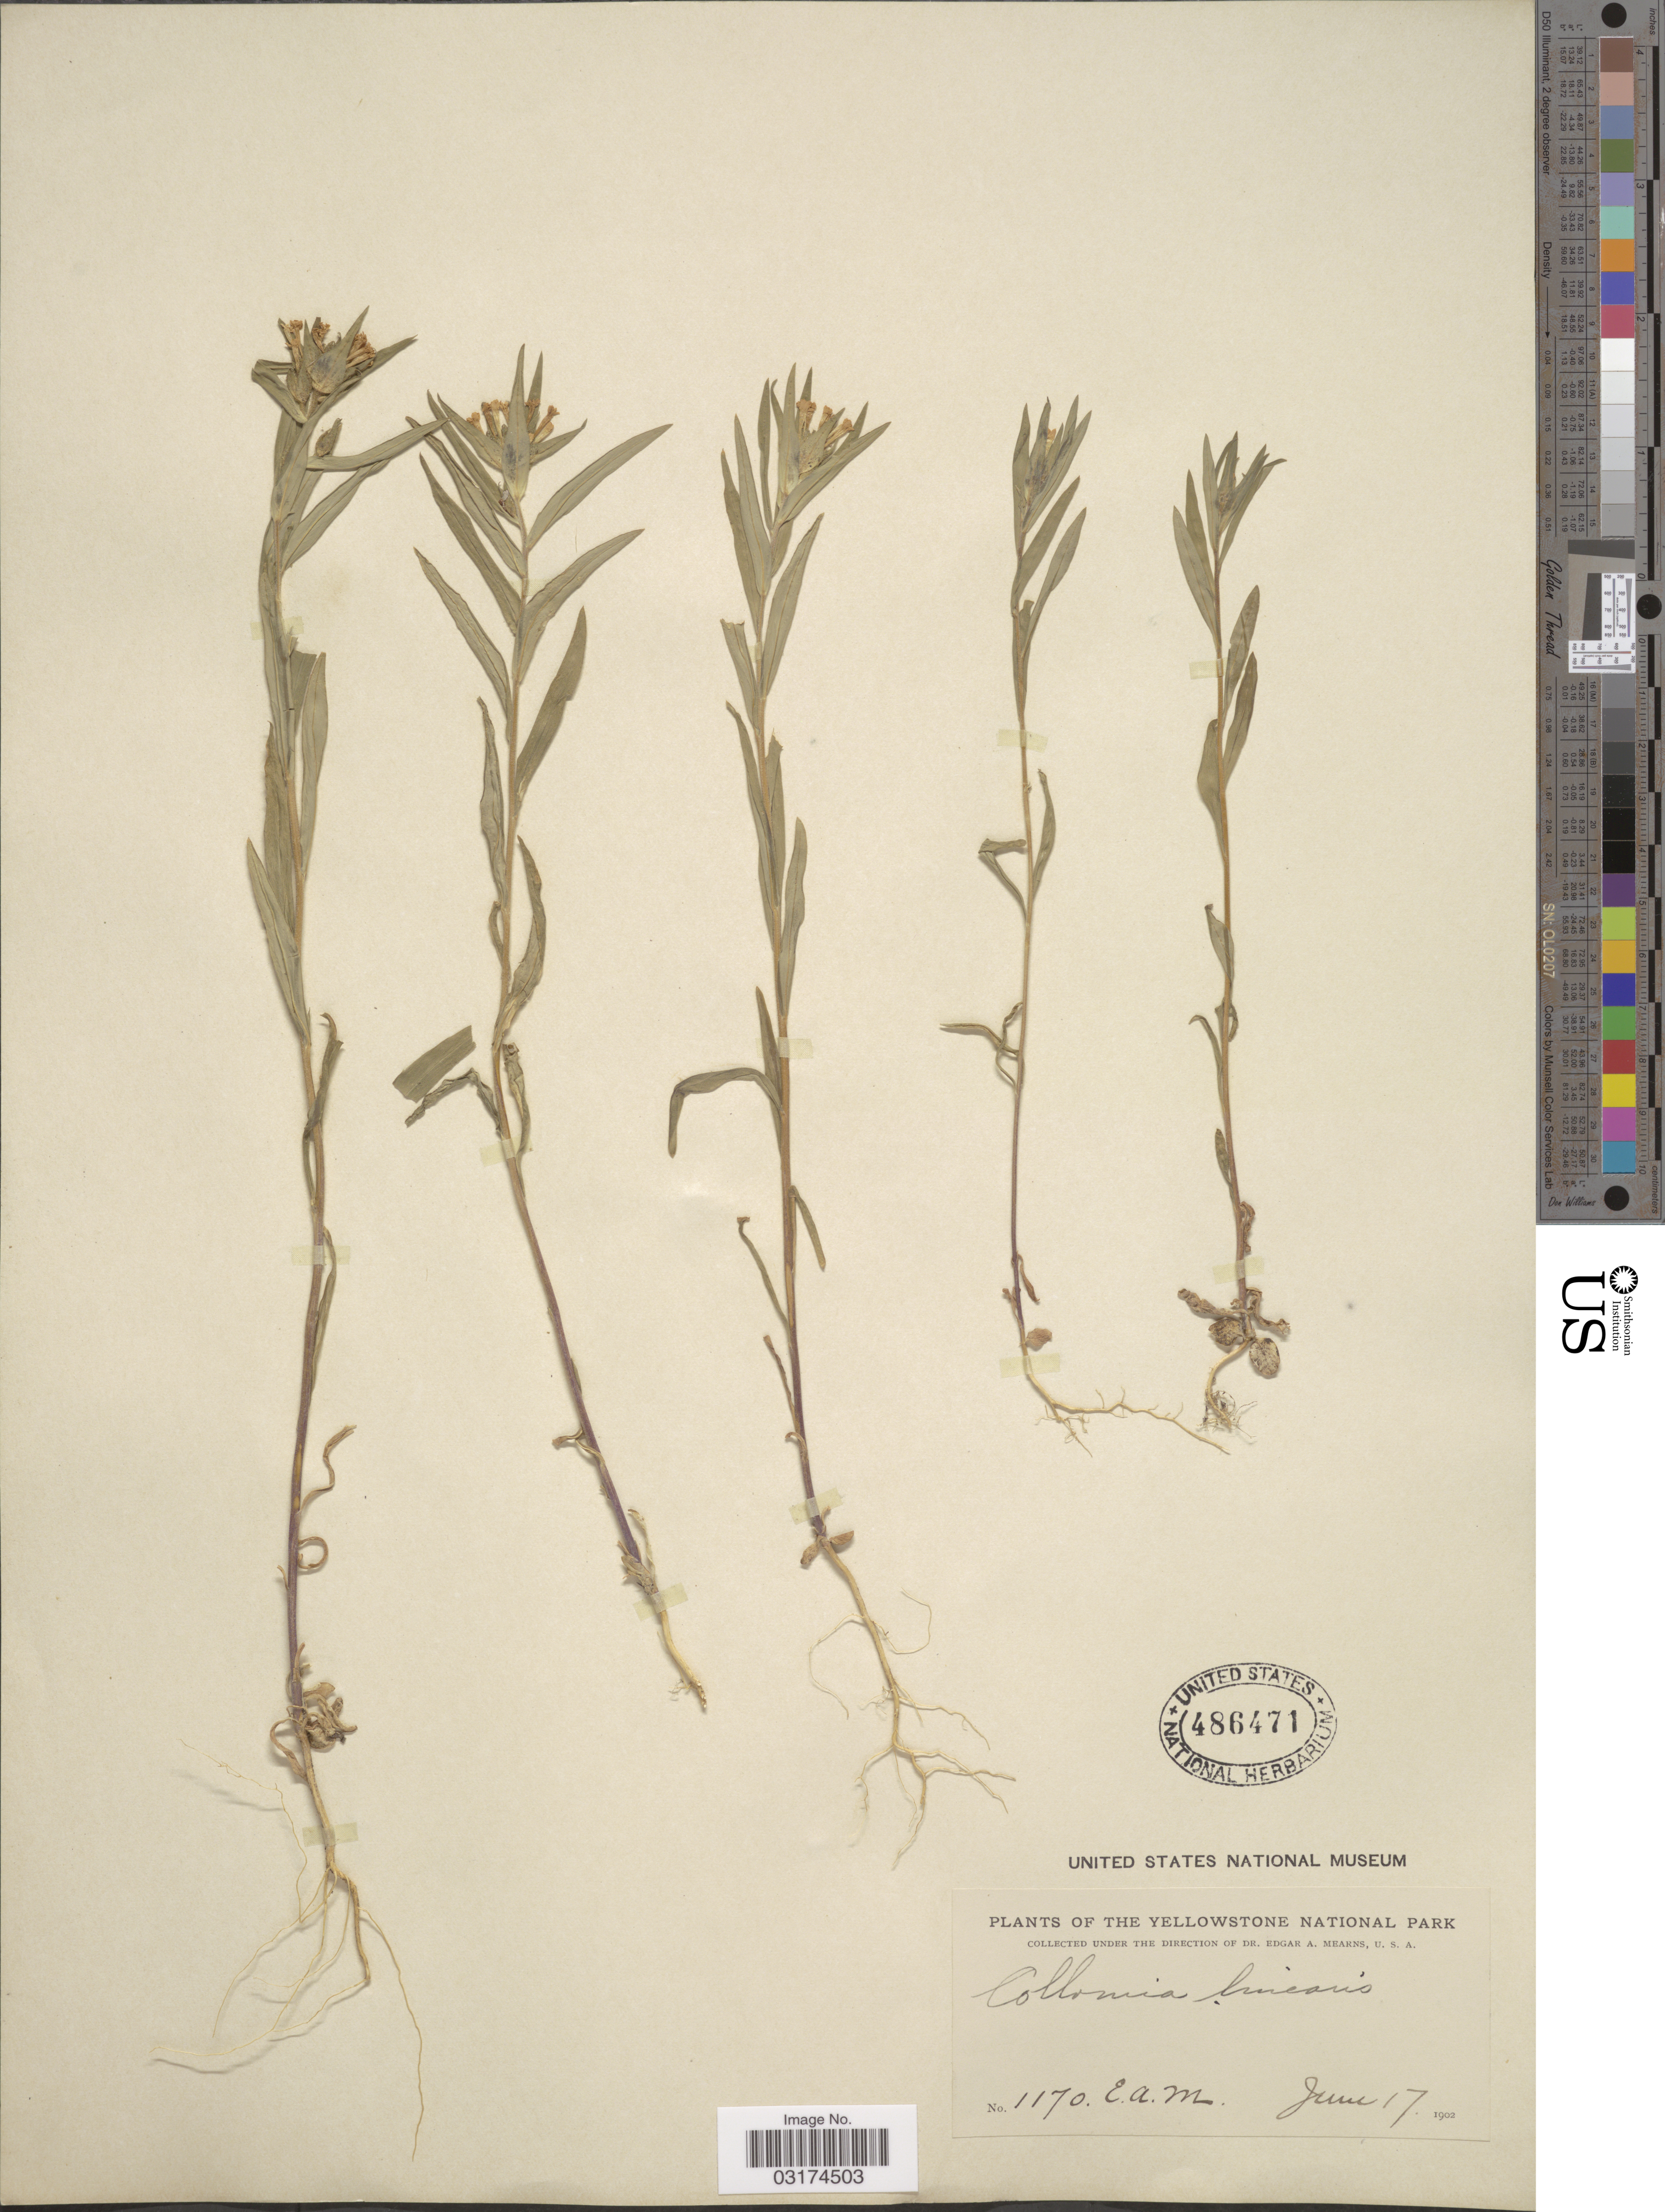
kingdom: Plantae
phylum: Tracheophyta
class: Magnoliopsida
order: Ericales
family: Polemoniaceae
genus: Collomia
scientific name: Collomia linearis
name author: Nutt.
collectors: E. A. Mearns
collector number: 1170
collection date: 1902-06-17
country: United States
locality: Yellowstone National Park.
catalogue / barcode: US 486471